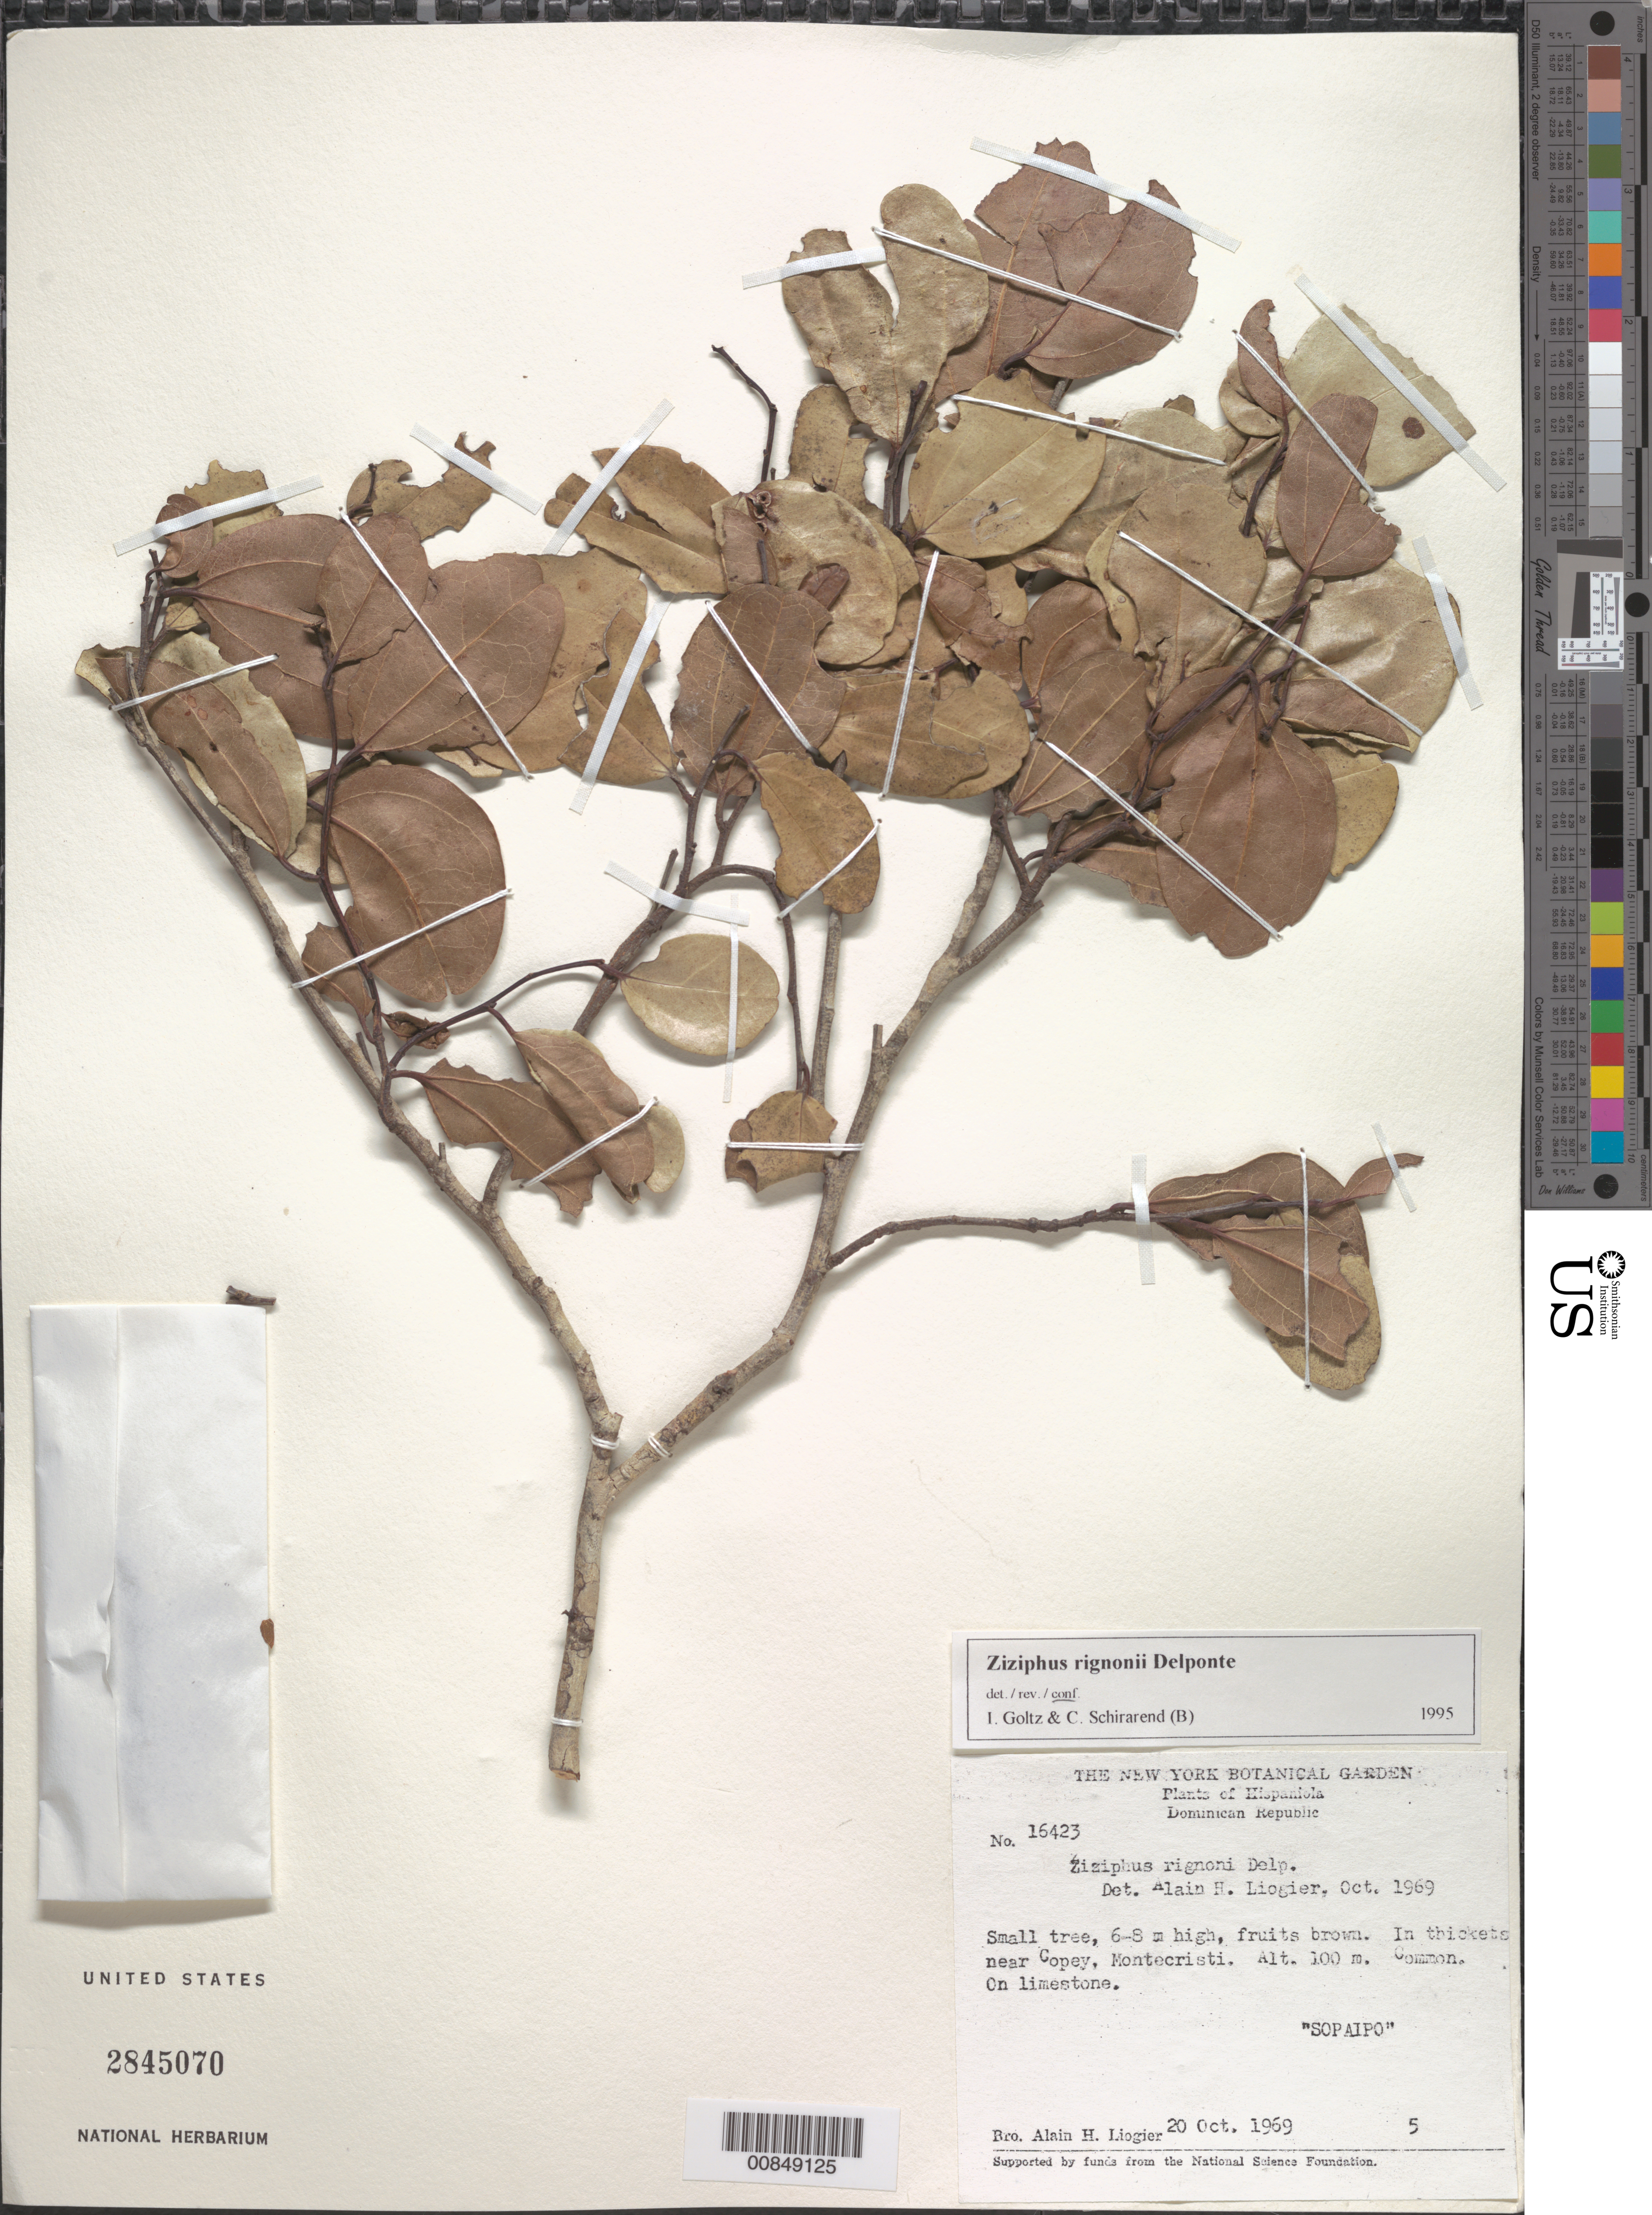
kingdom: Plantae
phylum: Tracheophyta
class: Magnoliopsida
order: Rosales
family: Rhamnaceae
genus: Sarcomphalus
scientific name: Sarcomphalus domingensis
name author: (Spreng.) Krug & Urb.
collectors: A. H. Liogier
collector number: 16423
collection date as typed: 20 Oct 1969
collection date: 1969-10-20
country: Dominican Republic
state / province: Monte Cristi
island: Hispaniola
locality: Near Copey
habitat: In thickets, on limestone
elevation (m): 100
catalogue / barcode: US 2845070